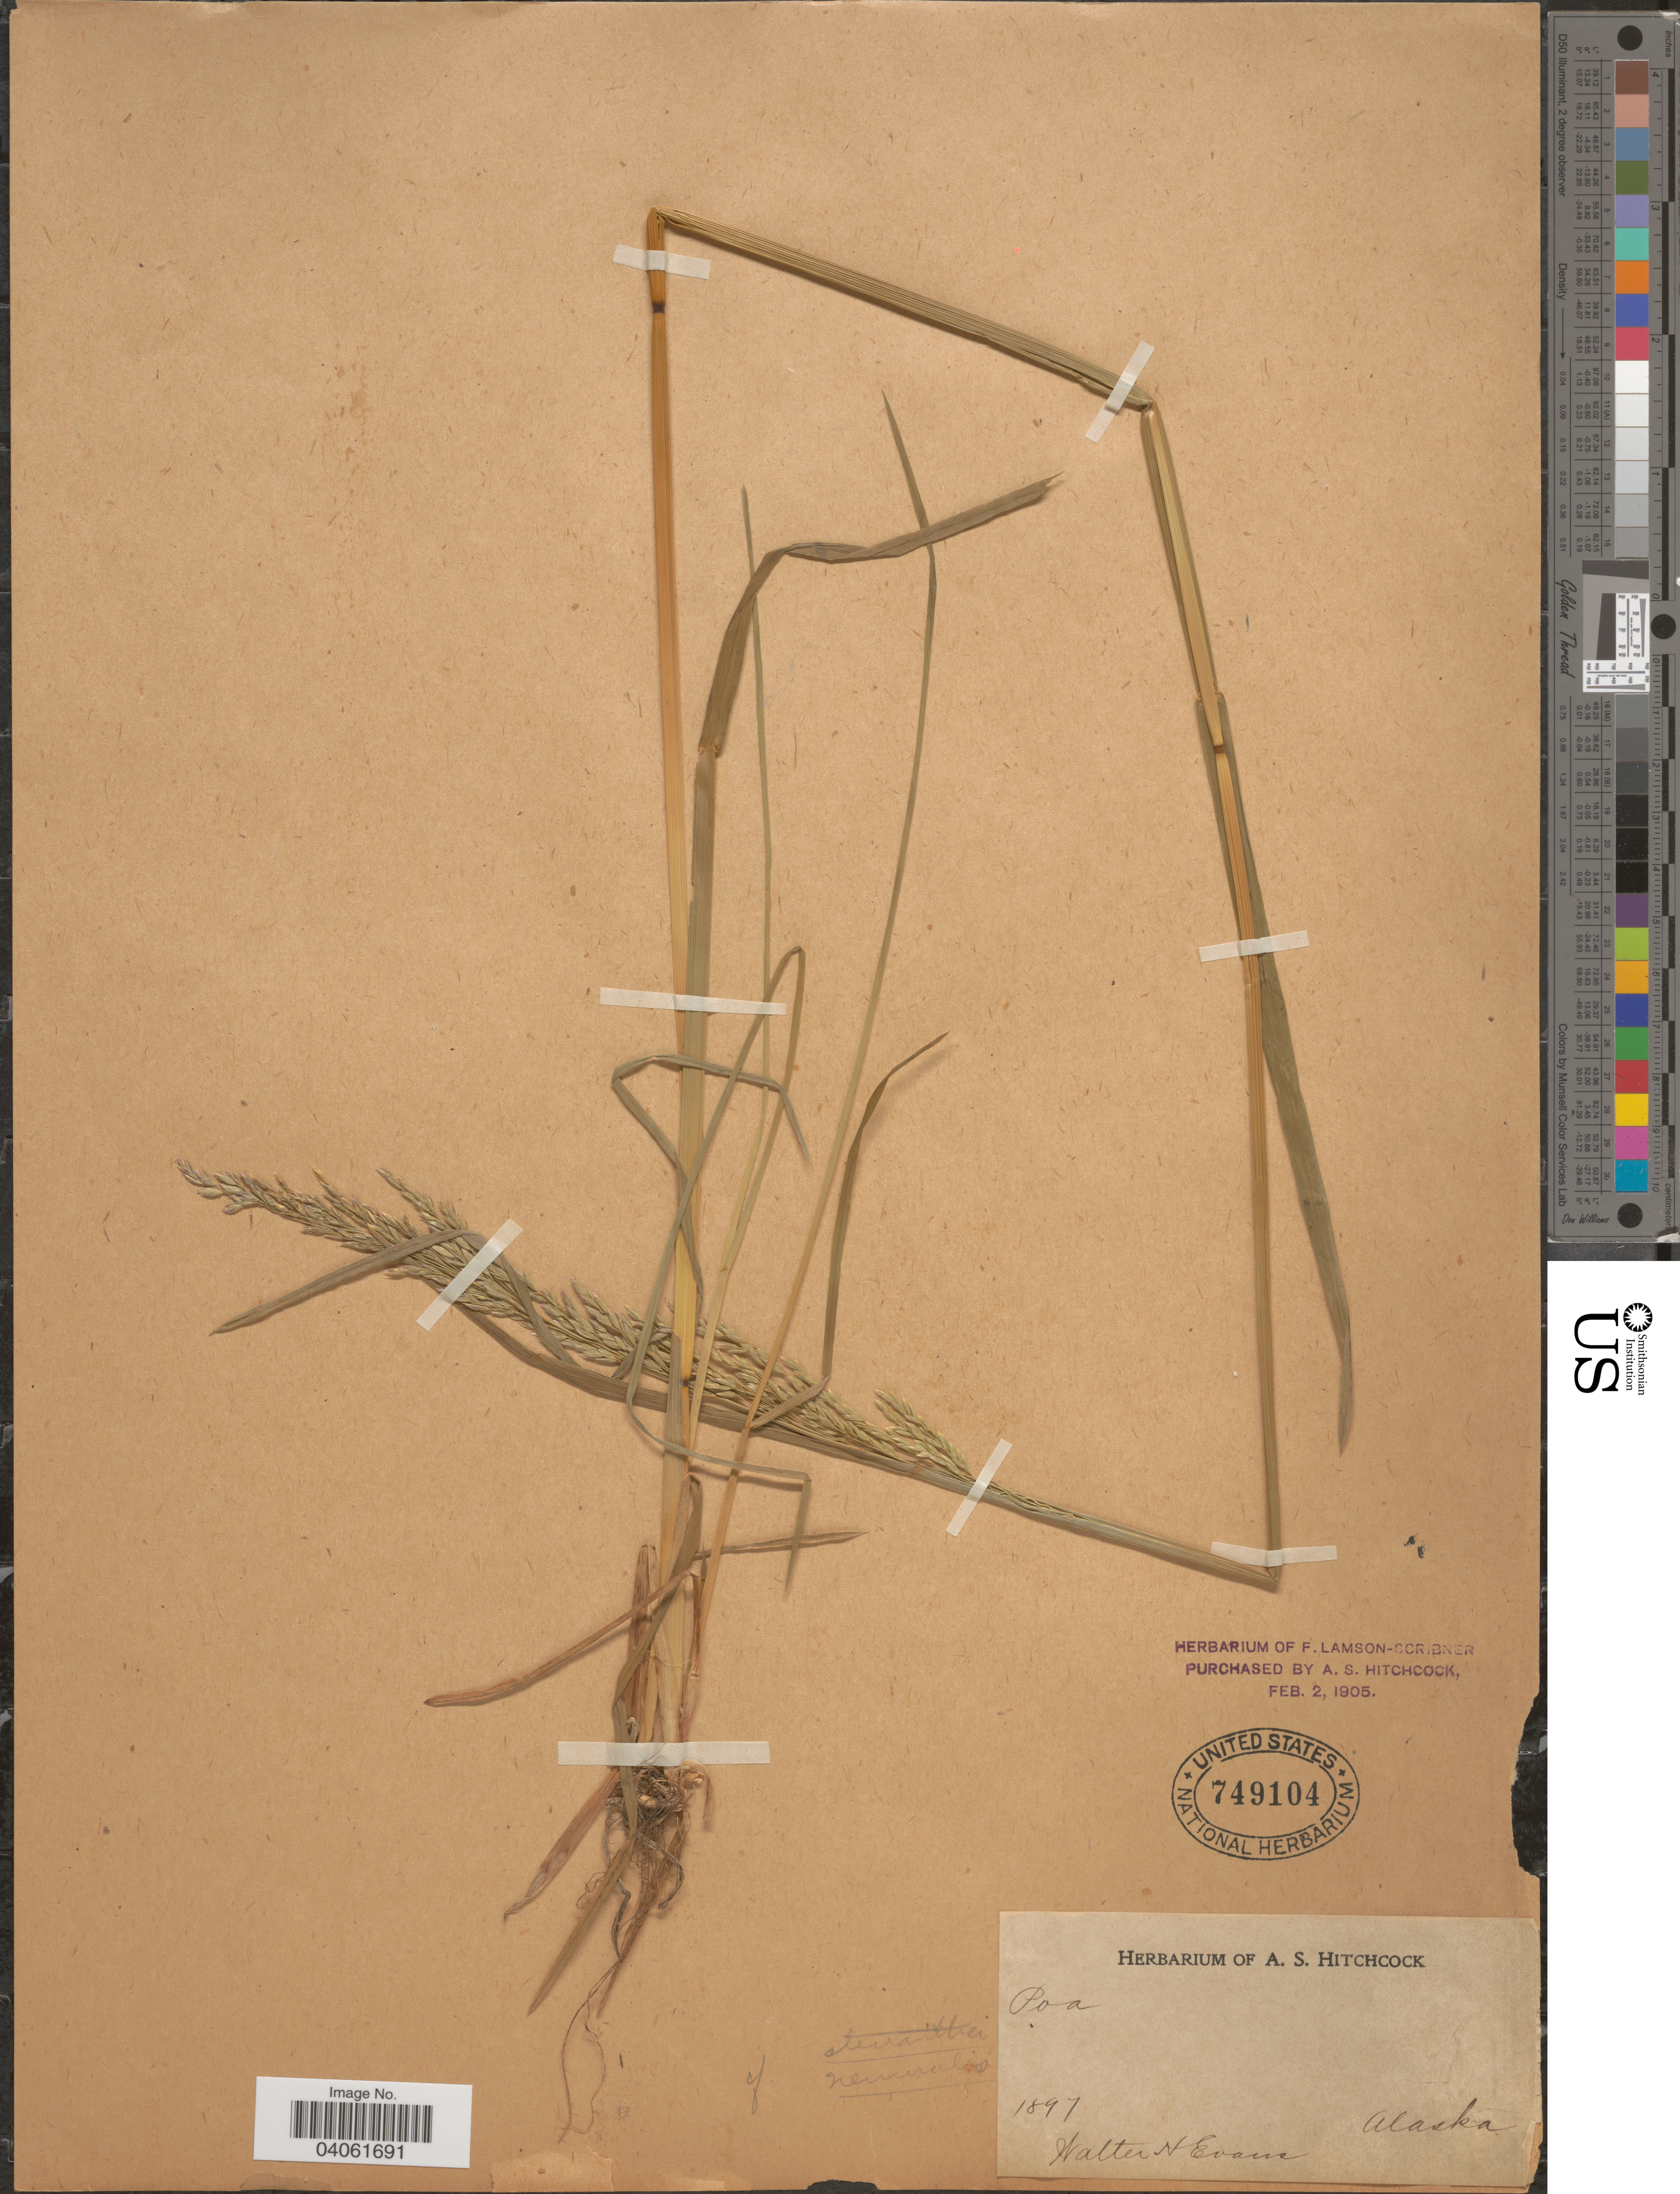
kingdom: Plantae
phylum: Tracheophyta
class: Liliopsida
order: Poales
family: Poaceae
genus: Poa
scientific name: Poa pratensis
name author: L.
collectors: -- Walter & -- Evans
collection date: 1897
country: United States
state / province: Alaska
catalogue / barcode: US 749104